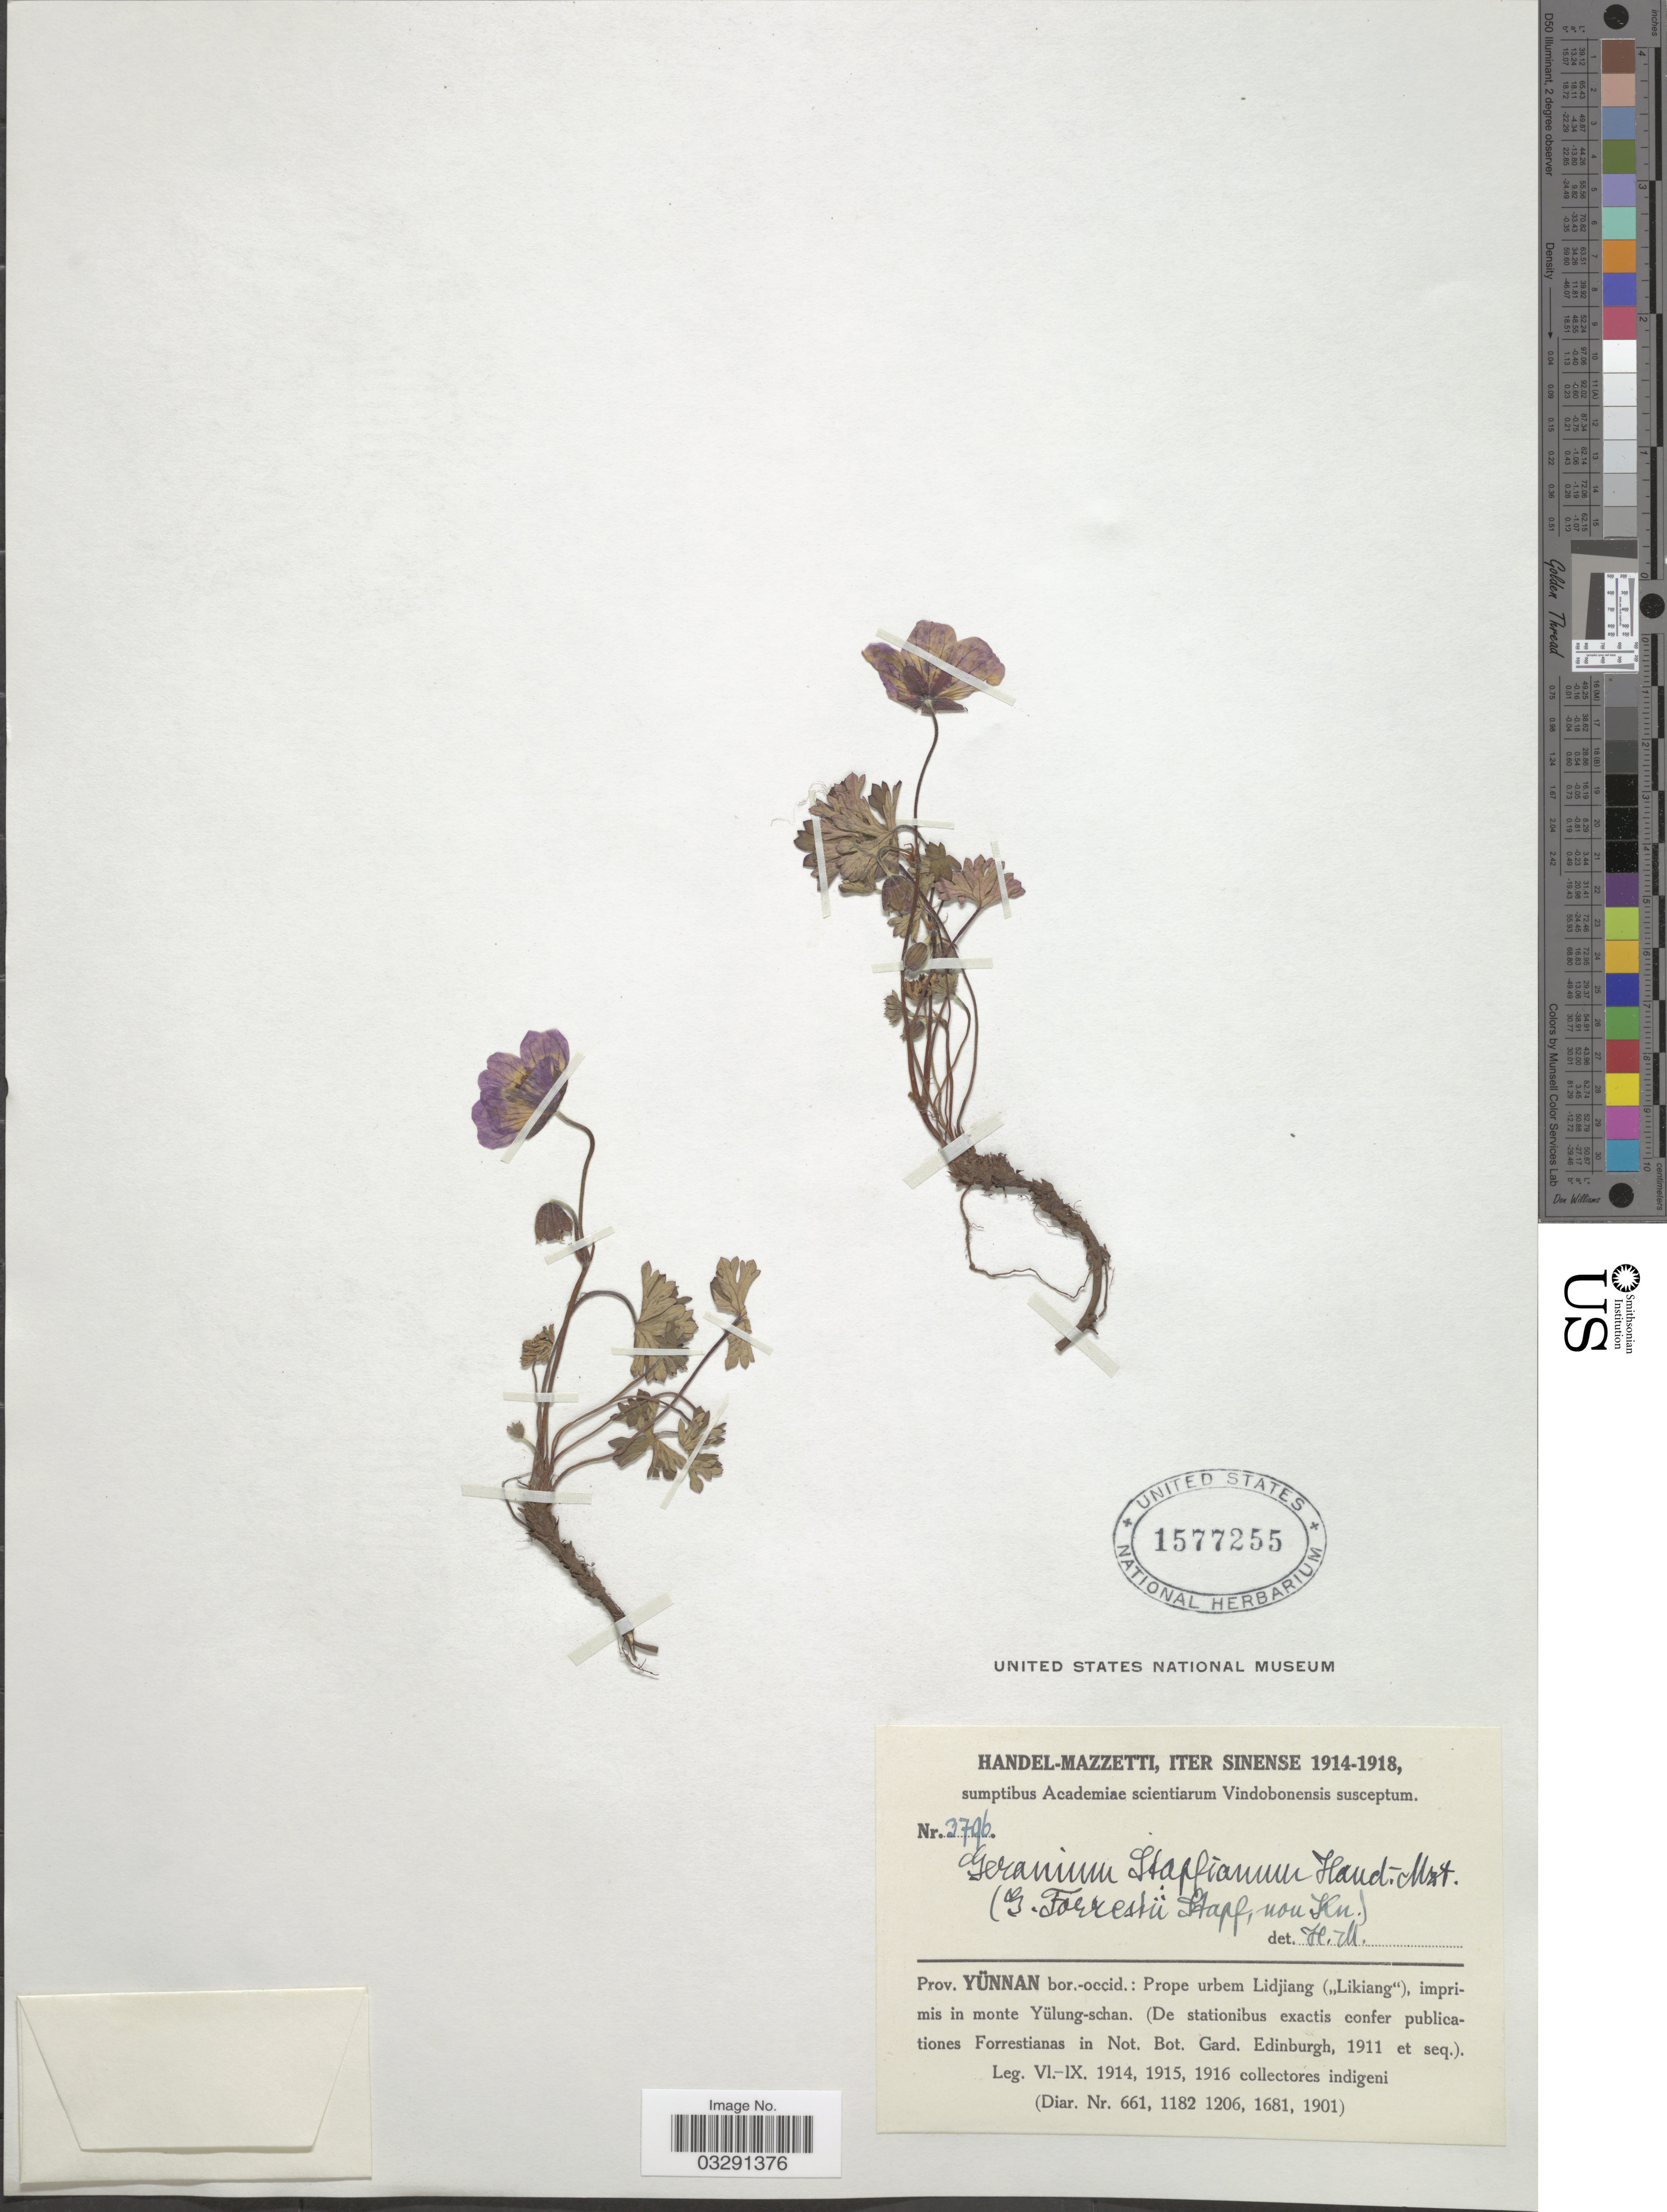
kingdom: Plantae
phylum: Tracheophyta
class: Magnoliopsida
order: Geraniales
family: Geraniaceae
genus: Geranium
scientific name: Geranium stapfianum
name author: Hand.-Mazz.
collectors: H. Handel-Mazzetti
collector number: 3796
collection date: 1914/1918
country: China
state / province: Yunnan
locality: Prov. Yünnan bor.-occid.: Prope urbem Lidjiang ("Likiang"), imprimis in monte Yülung-schan.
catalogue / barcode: US 1577255